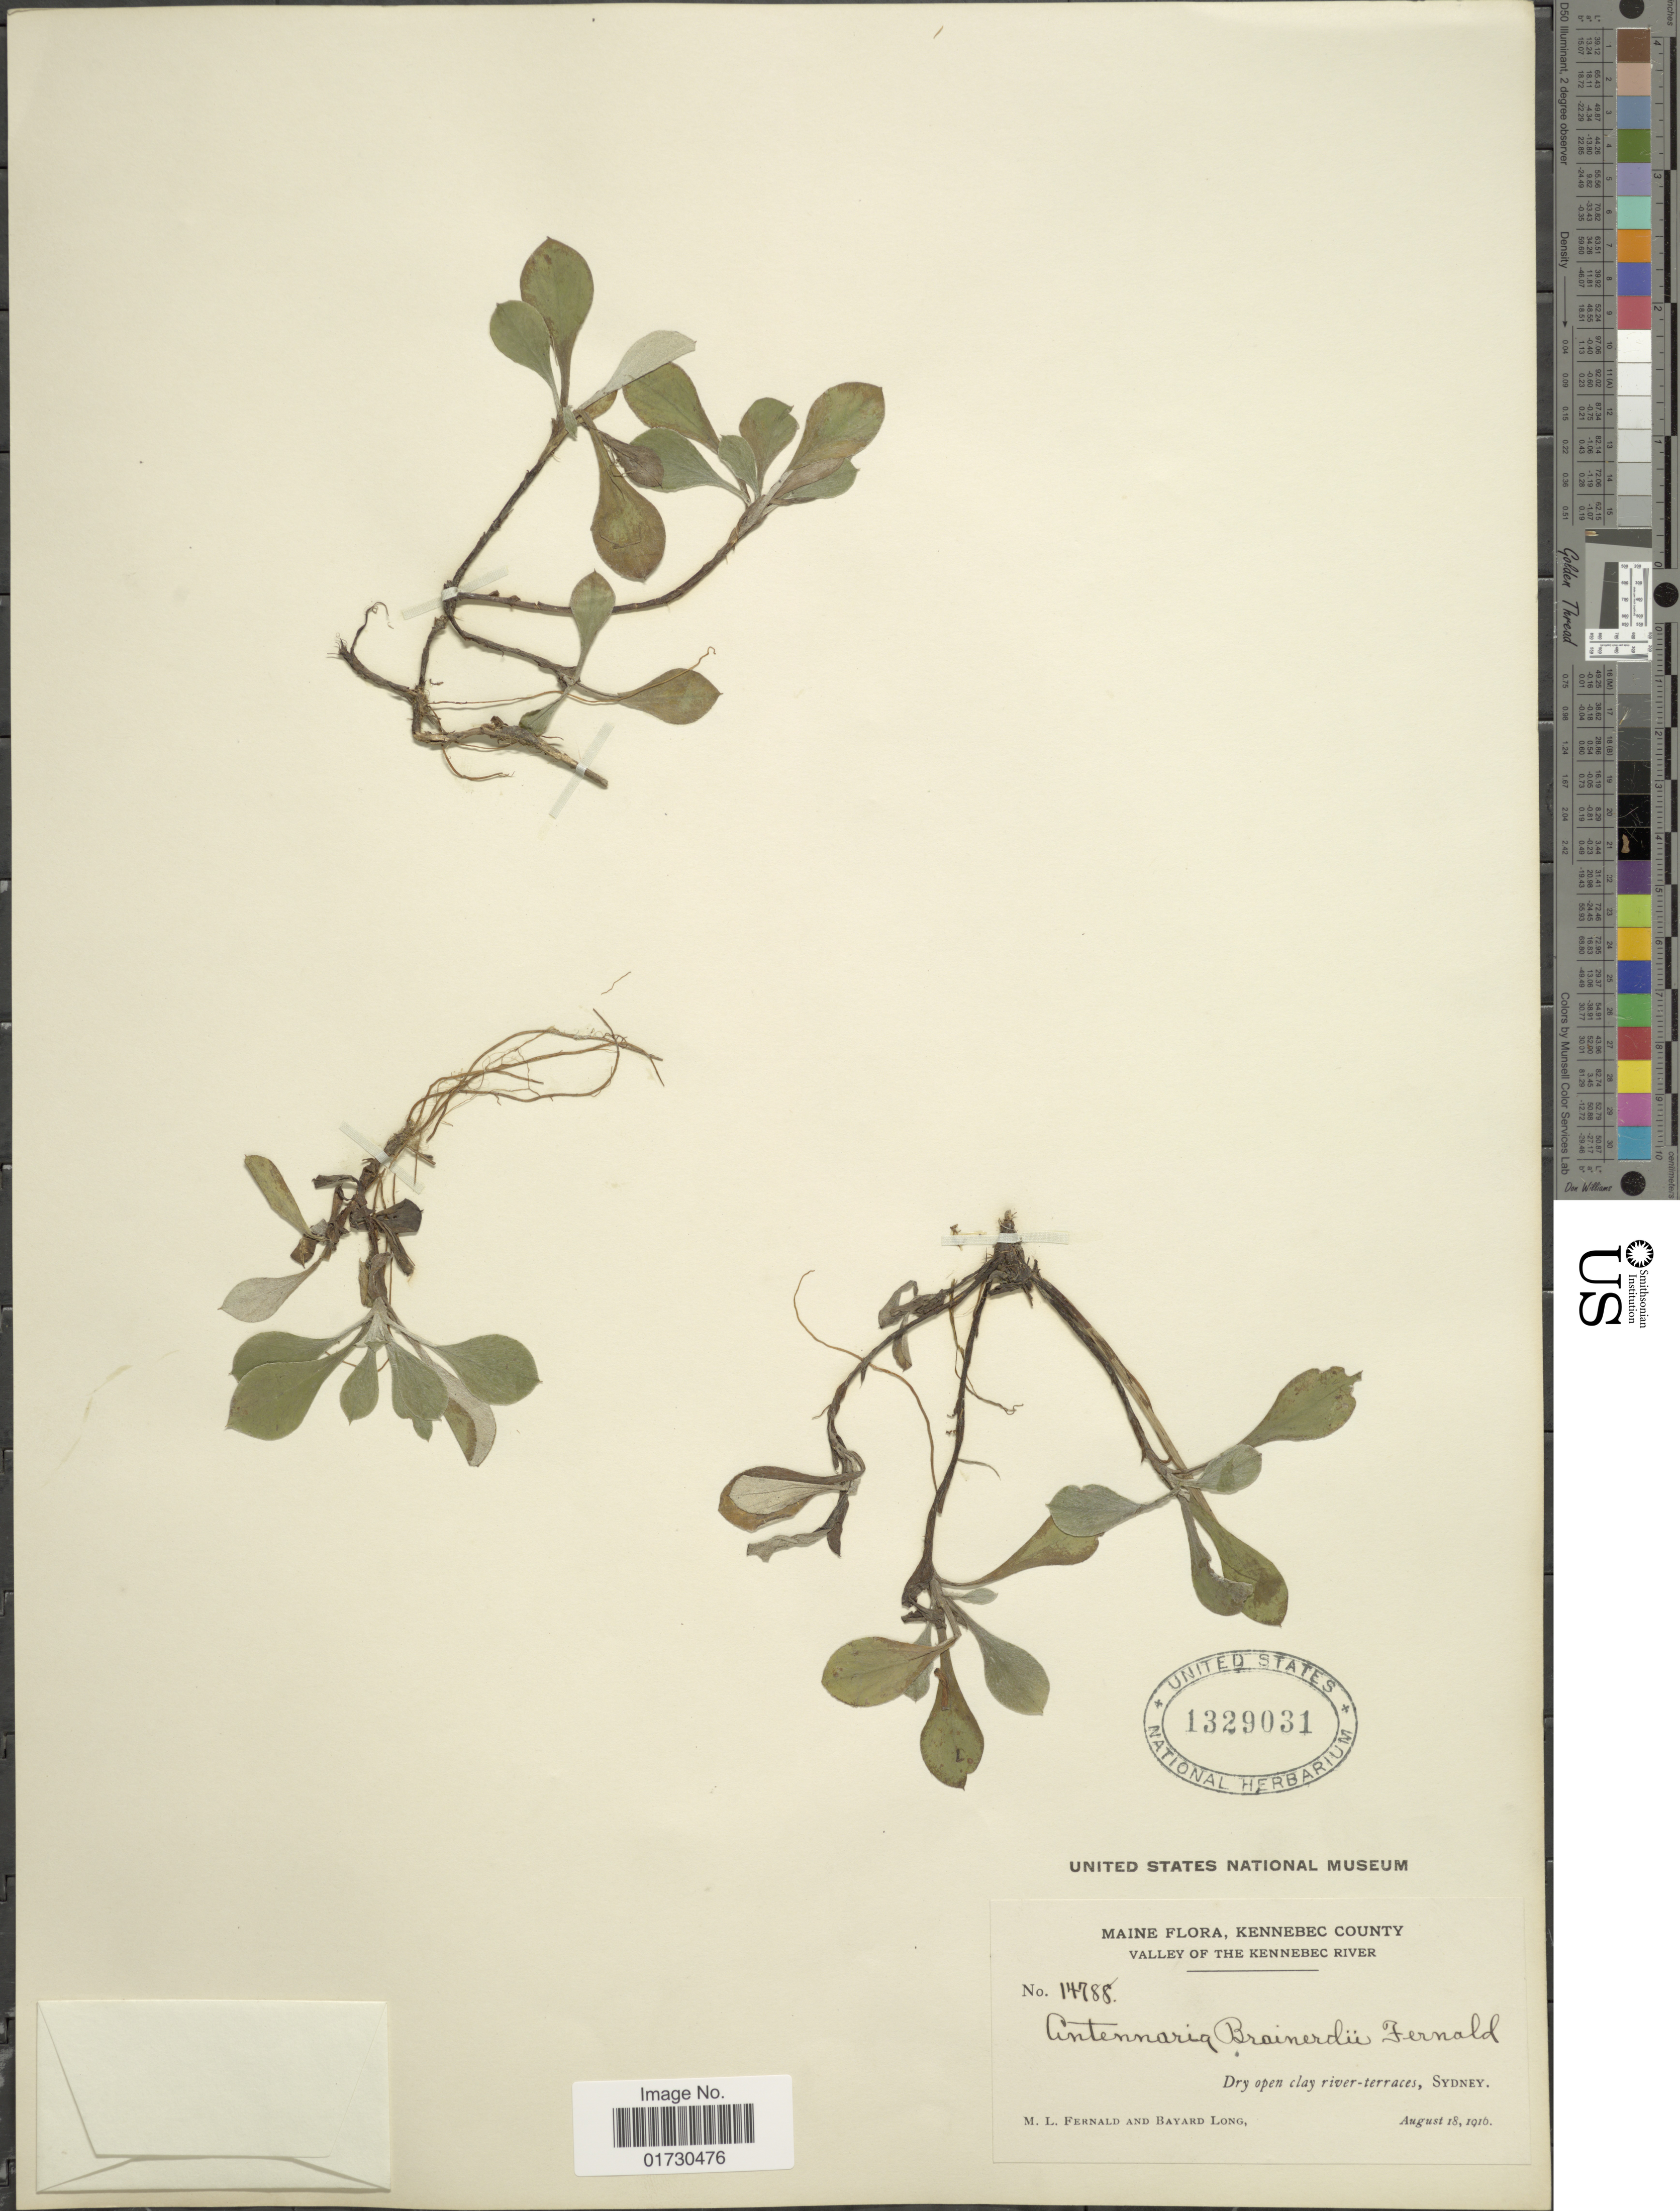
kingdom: Plantae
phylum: Tracheophyta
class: Magnoliopsida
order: Asterales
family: Asteraceae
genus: Antennaria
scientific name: Antennaria brainerdii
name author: Fernald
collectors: M. L. Fernald & B. Long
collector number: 14788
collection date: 1916-08-18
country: United States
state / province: Maine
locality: Kennebec County, Valley of the Kennebec River, Dry open clay river-terraces, Sydney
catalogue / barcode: US 1329031